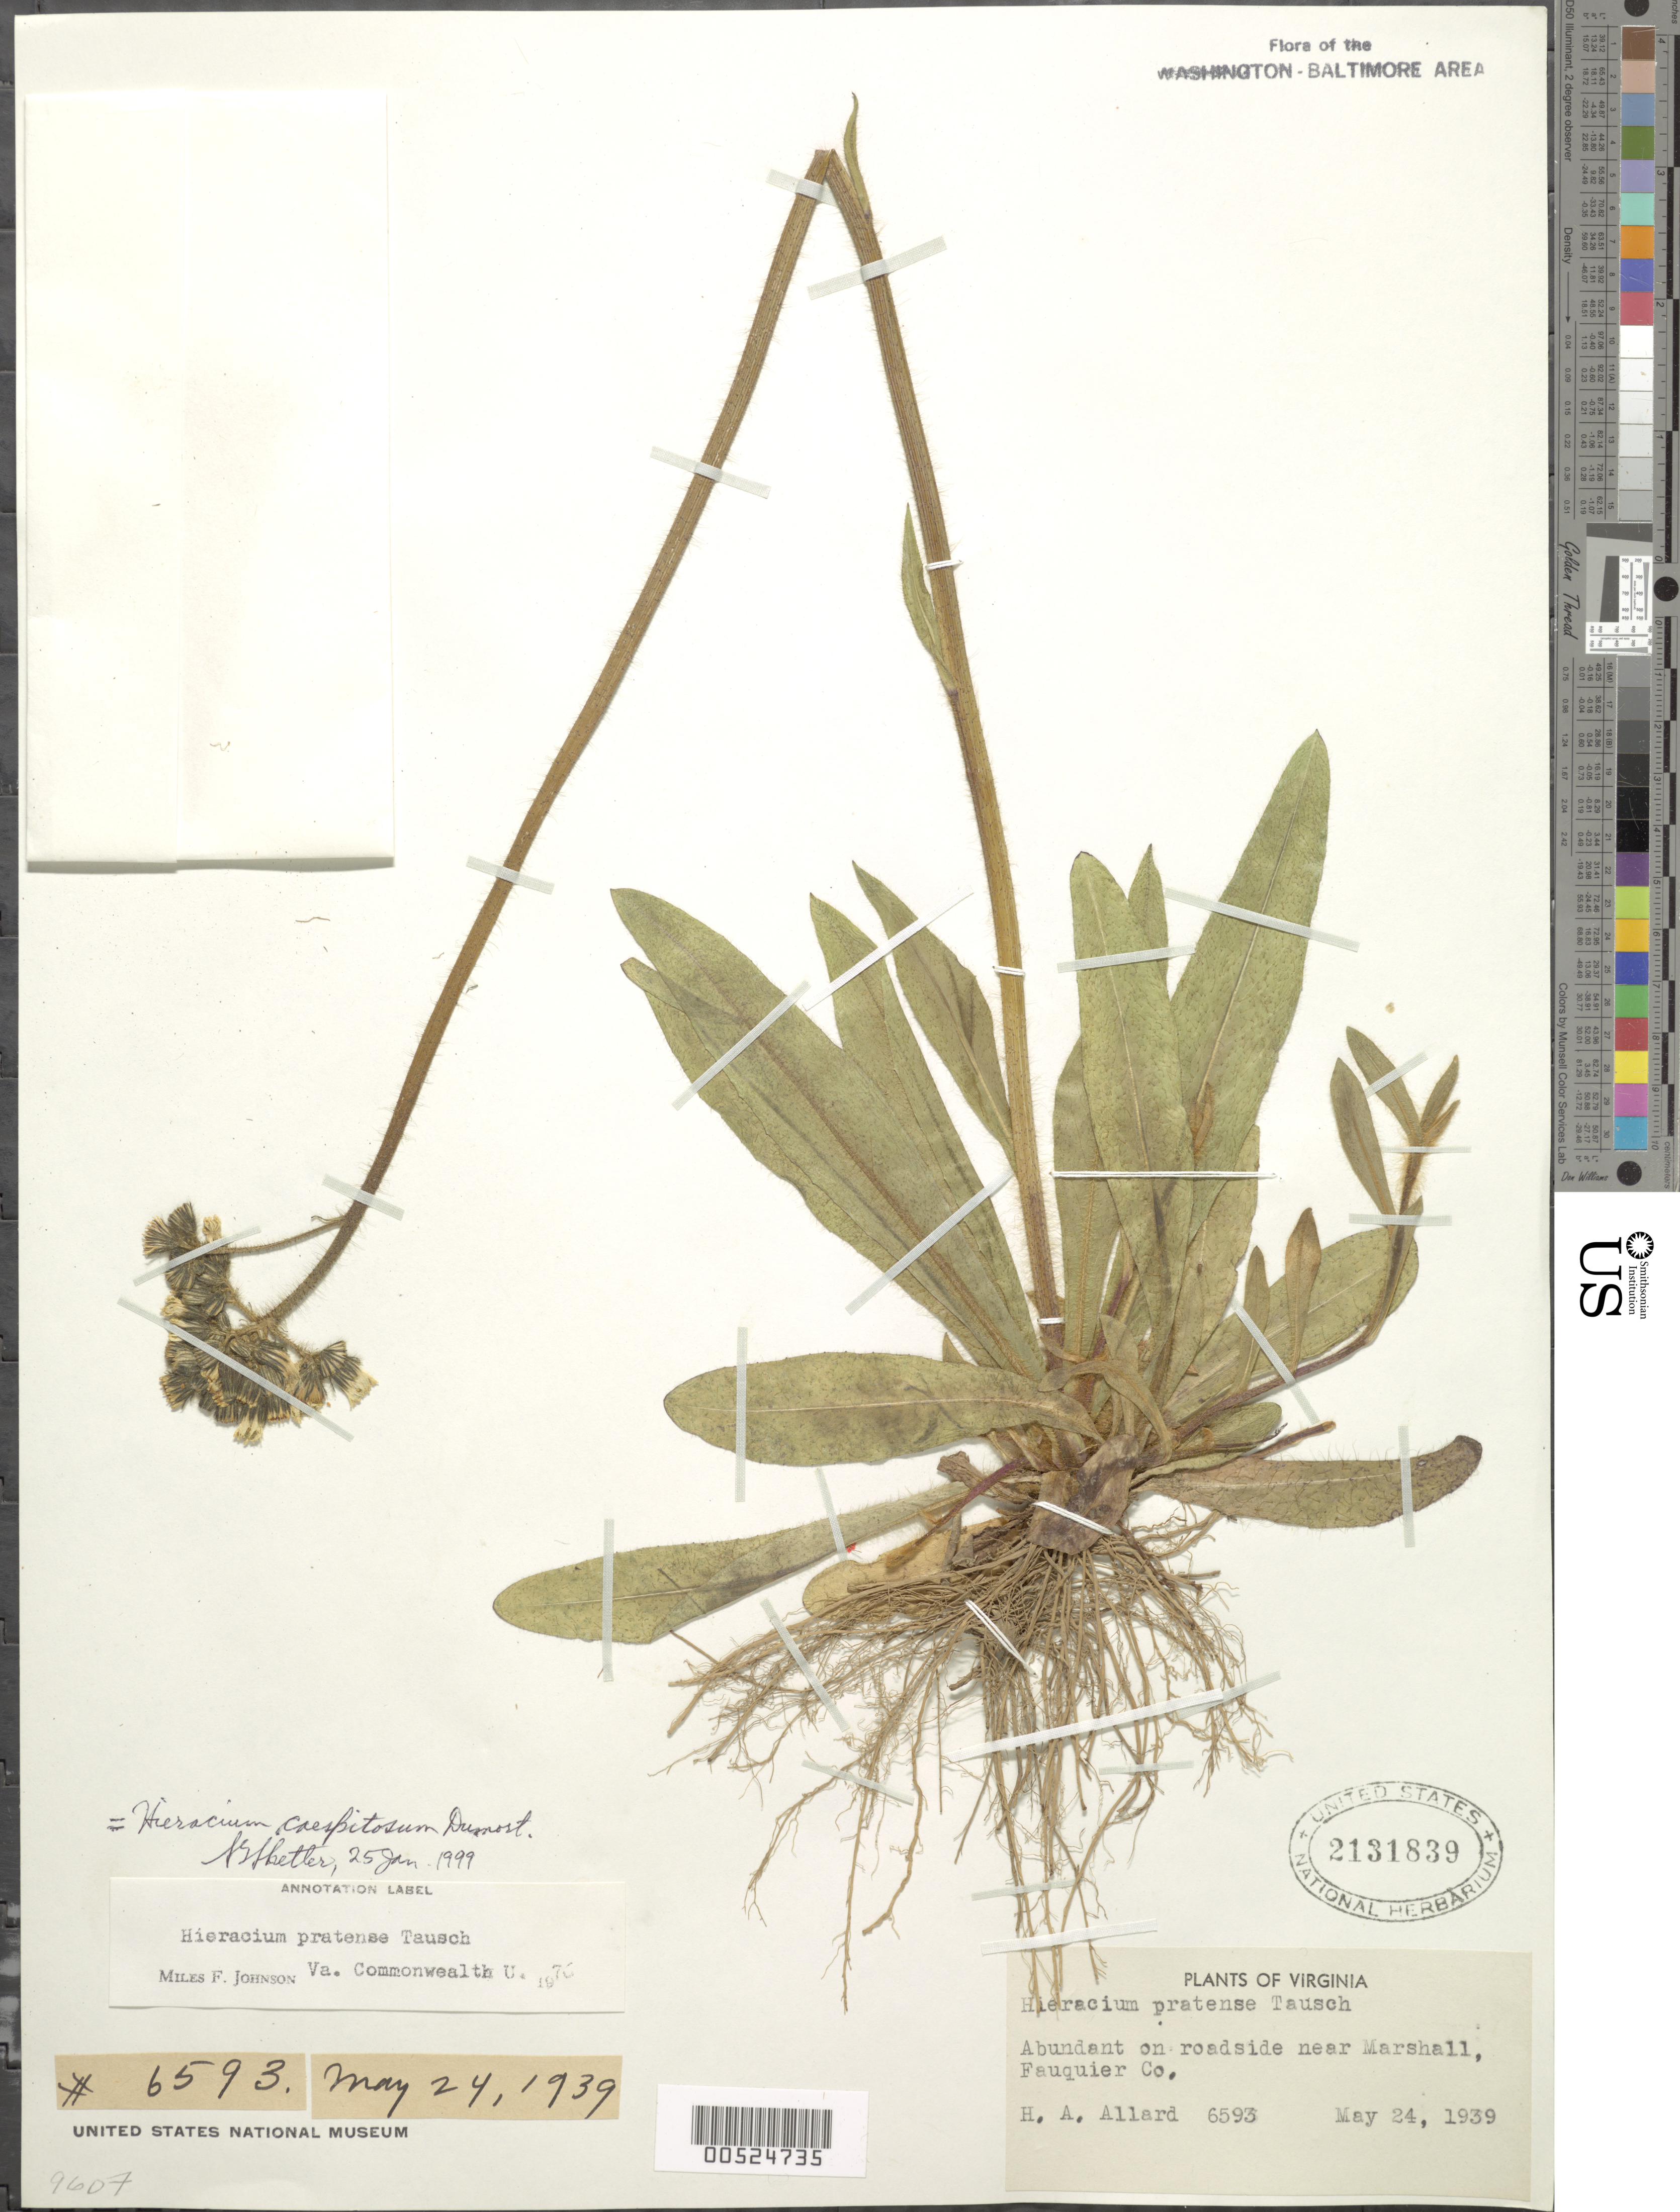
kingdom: Plantae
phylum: Tracheophyta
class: Magnoliopsida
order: Asterales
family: Asteraceae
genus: Pilosella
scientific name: Pilosella caespitosa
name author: (Dumort.) P. D. Sell & C. West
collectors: H. A. Allard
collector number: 6593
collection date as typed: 24 May 1939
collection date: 1939-05-24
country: United States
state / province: Virginia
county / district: Fauquier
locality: Marshall, Near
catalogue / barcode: US 2131839